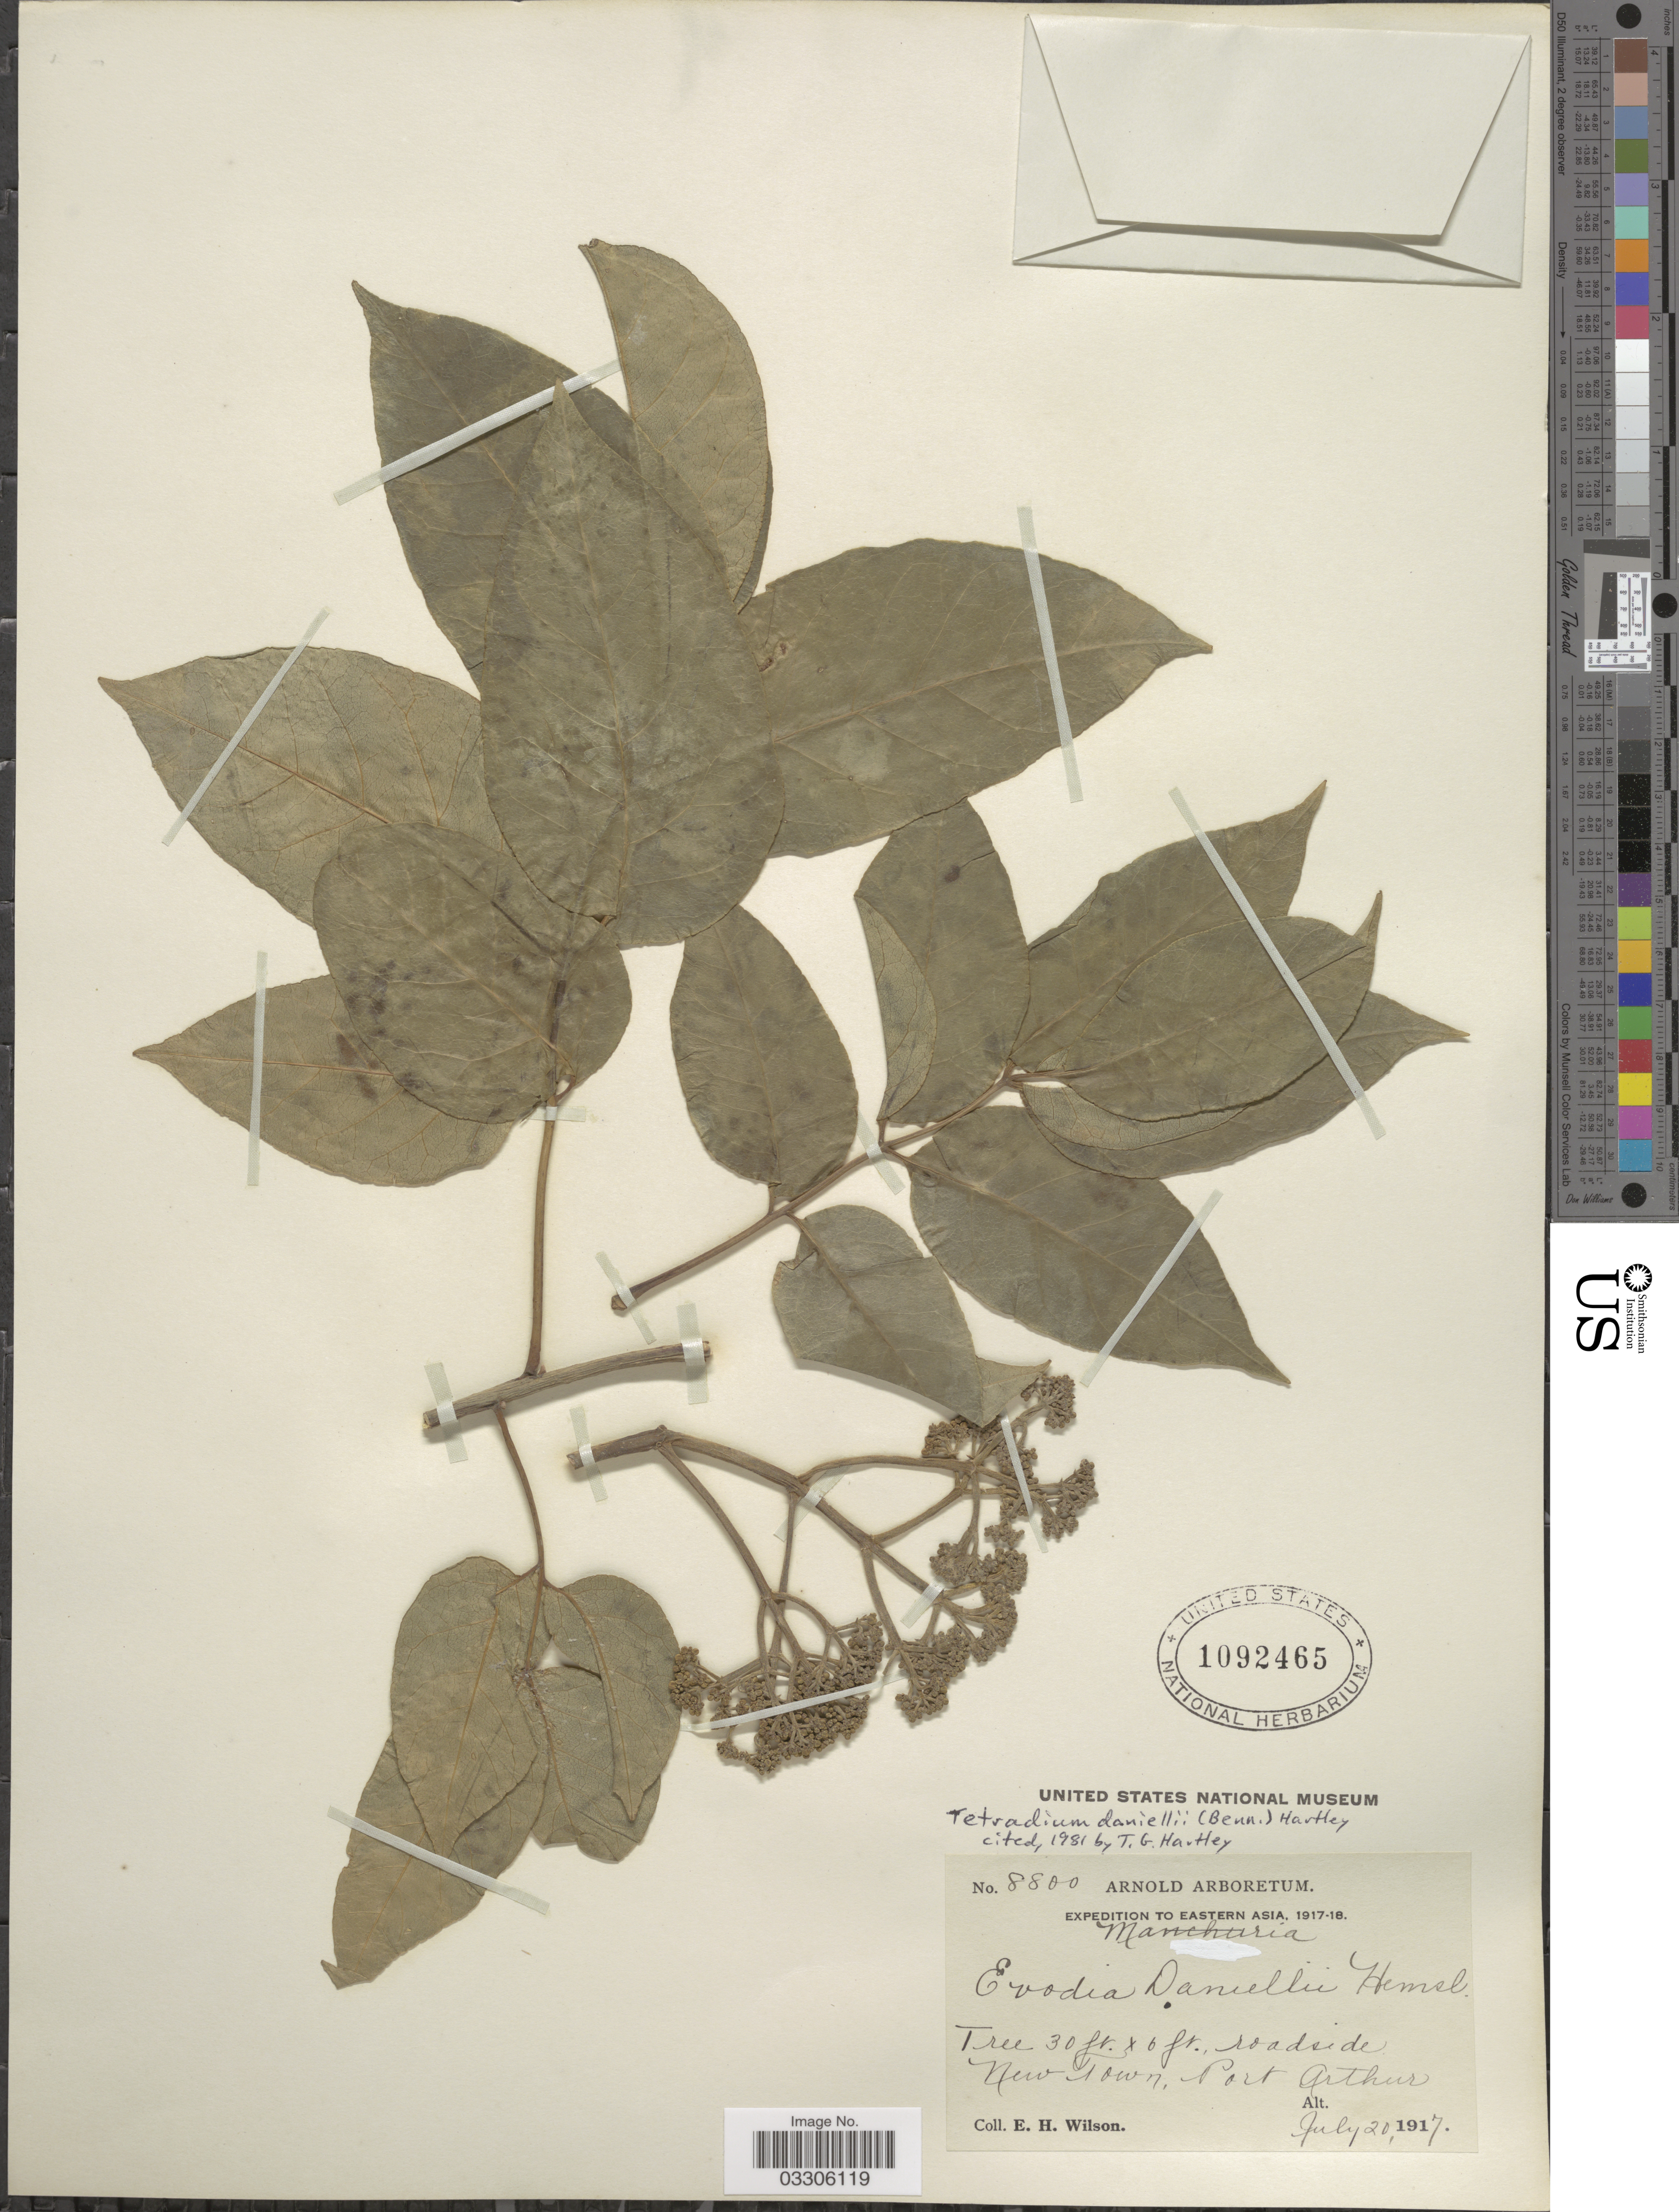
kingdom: Plantae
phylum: Tracheophyta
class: Magnoliopsida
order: Sapindales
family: Rutaceae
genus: Tetradium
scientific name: Tetradium daniellii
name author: (Benn.) T.G. Hartley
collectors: E. Wilson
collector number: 8800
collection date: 1917-07-20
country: China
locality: Eastern Asia. Manchuria. Roadside New Town, Port Arthur.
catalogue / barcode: US 1092465